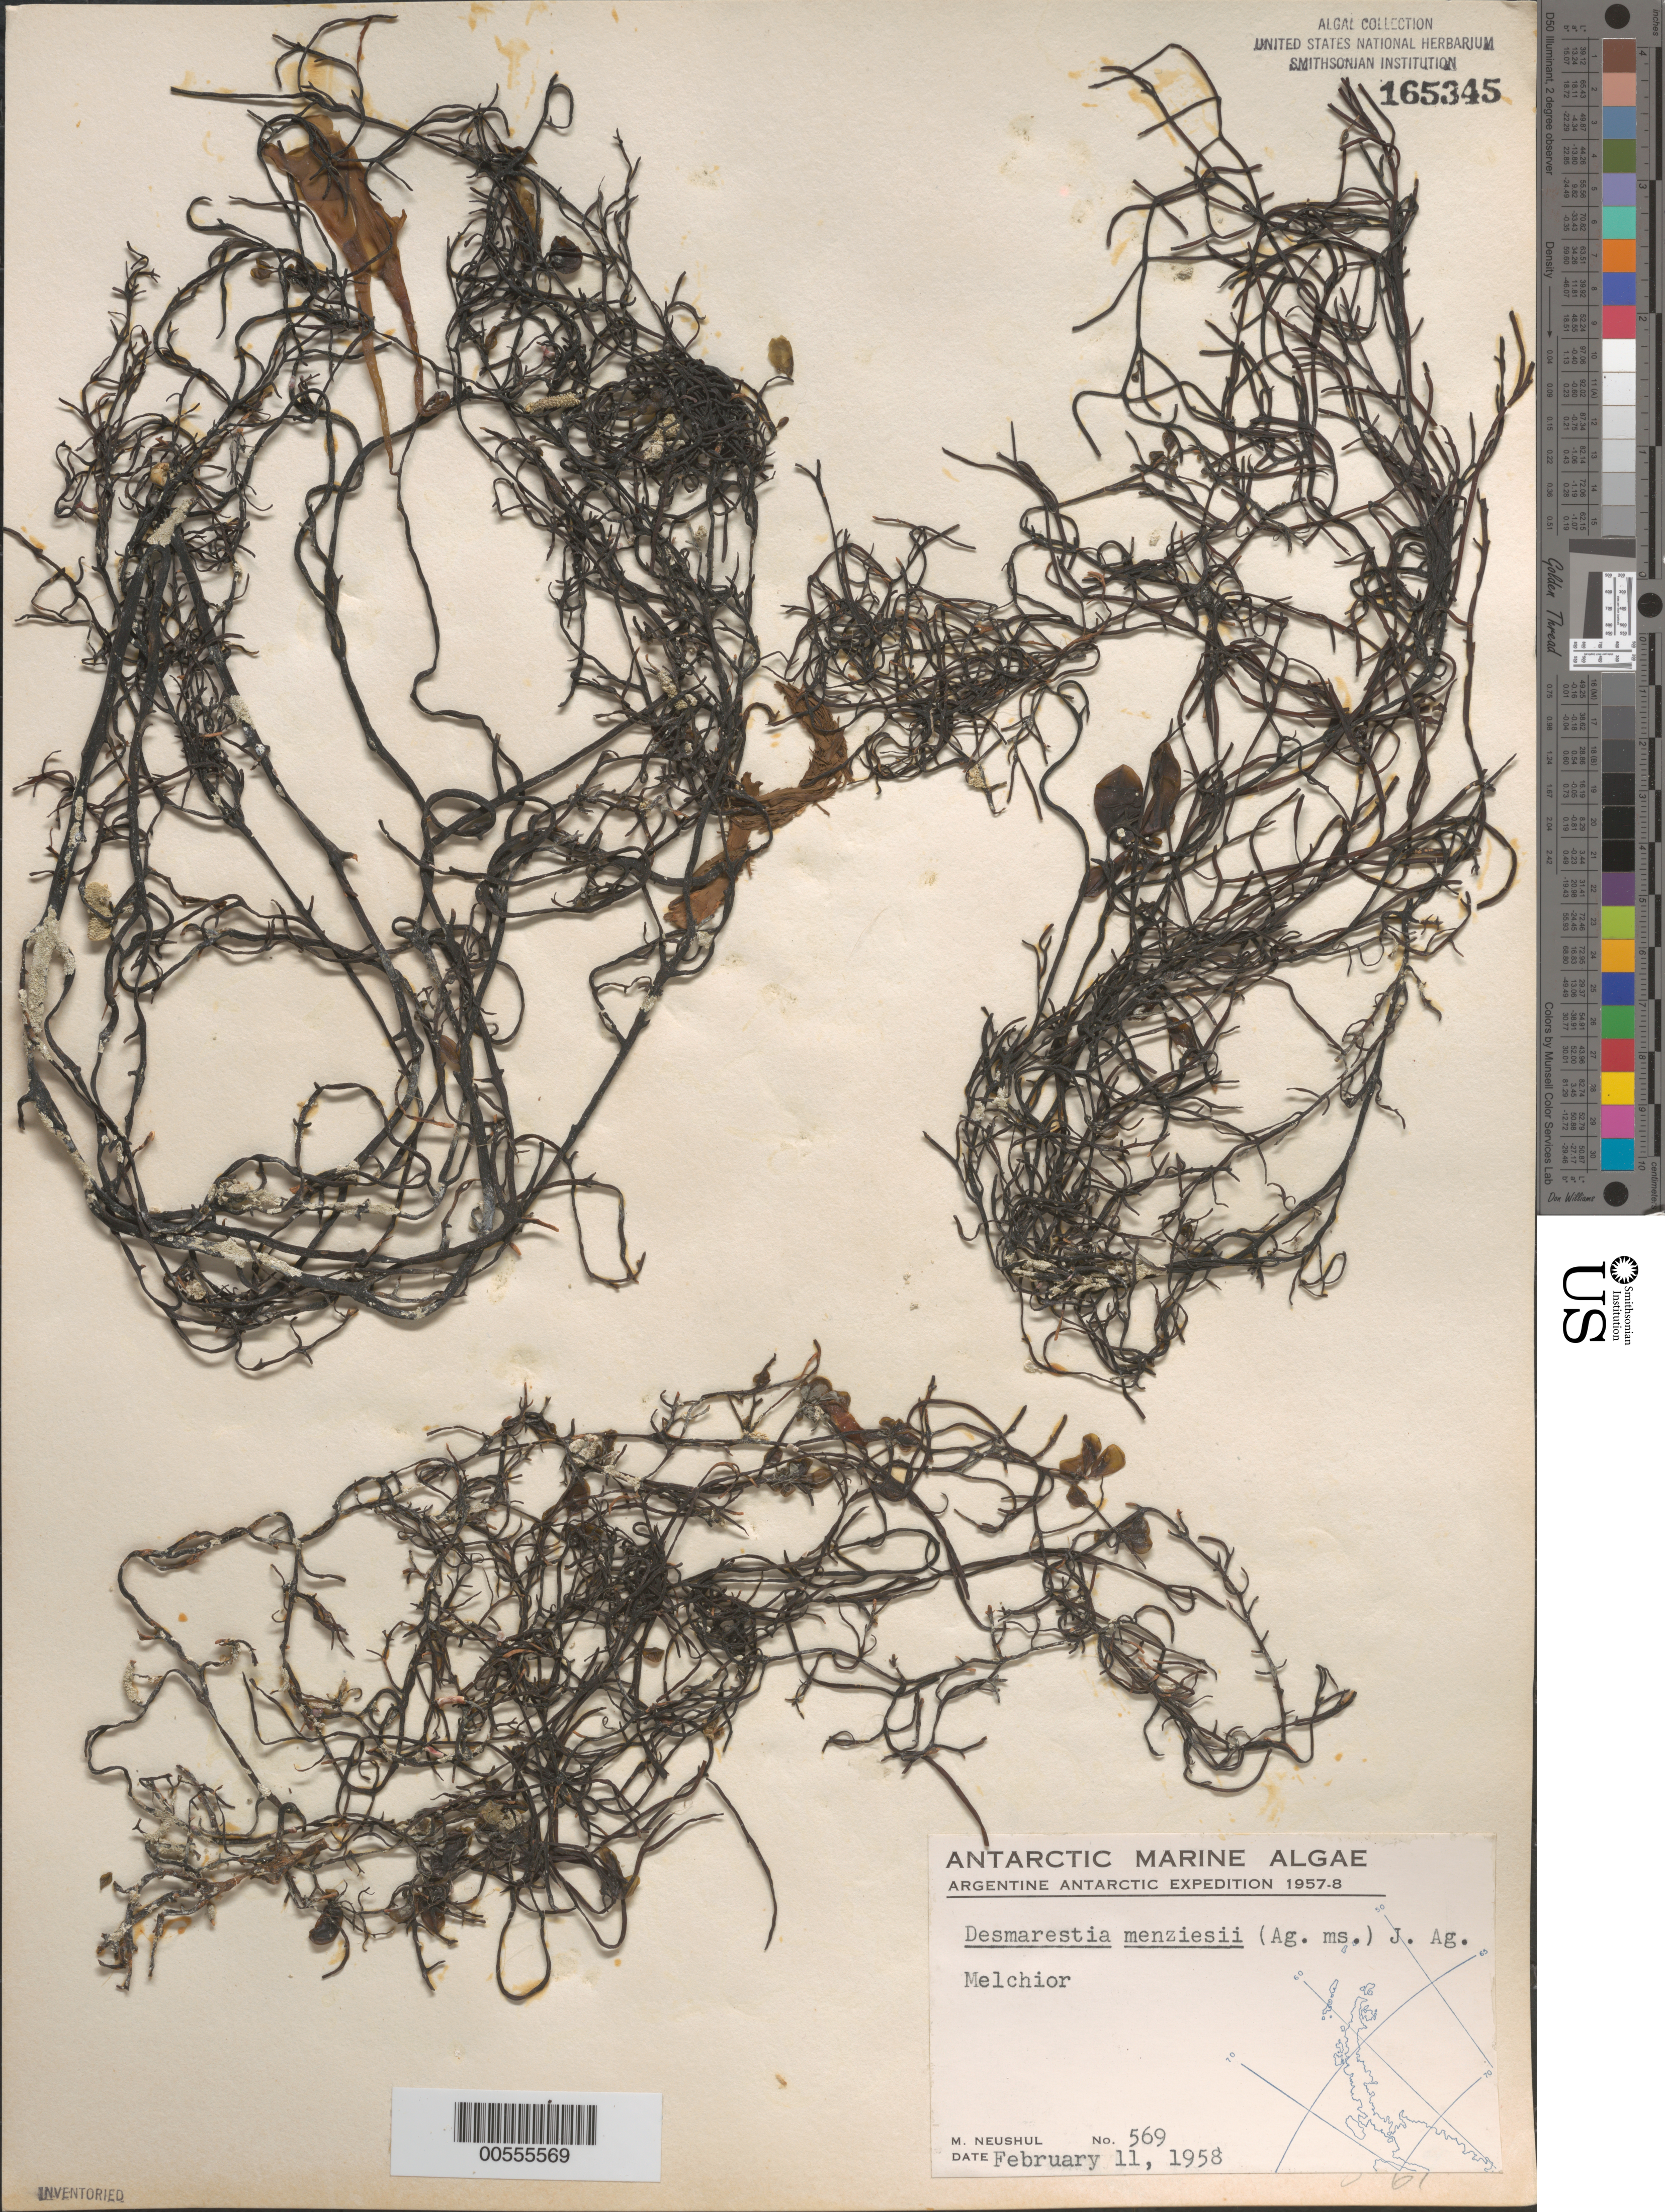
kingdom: Chromista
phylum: Ochrophyta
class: Phaeophyceae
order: Desmarestiales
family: Desmarestiaceae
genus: Desmarestia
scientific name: Desmarestia menziesii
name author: J. Agardh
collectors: M. Neushul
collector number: Neushul 569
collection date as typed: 11 Feb 1958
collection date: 1958-02-11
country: Antarctica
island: Melchior Islands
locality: Melchior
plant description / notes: Argentine Antarctic Expedition, 1957-1958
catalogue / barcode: US 165345